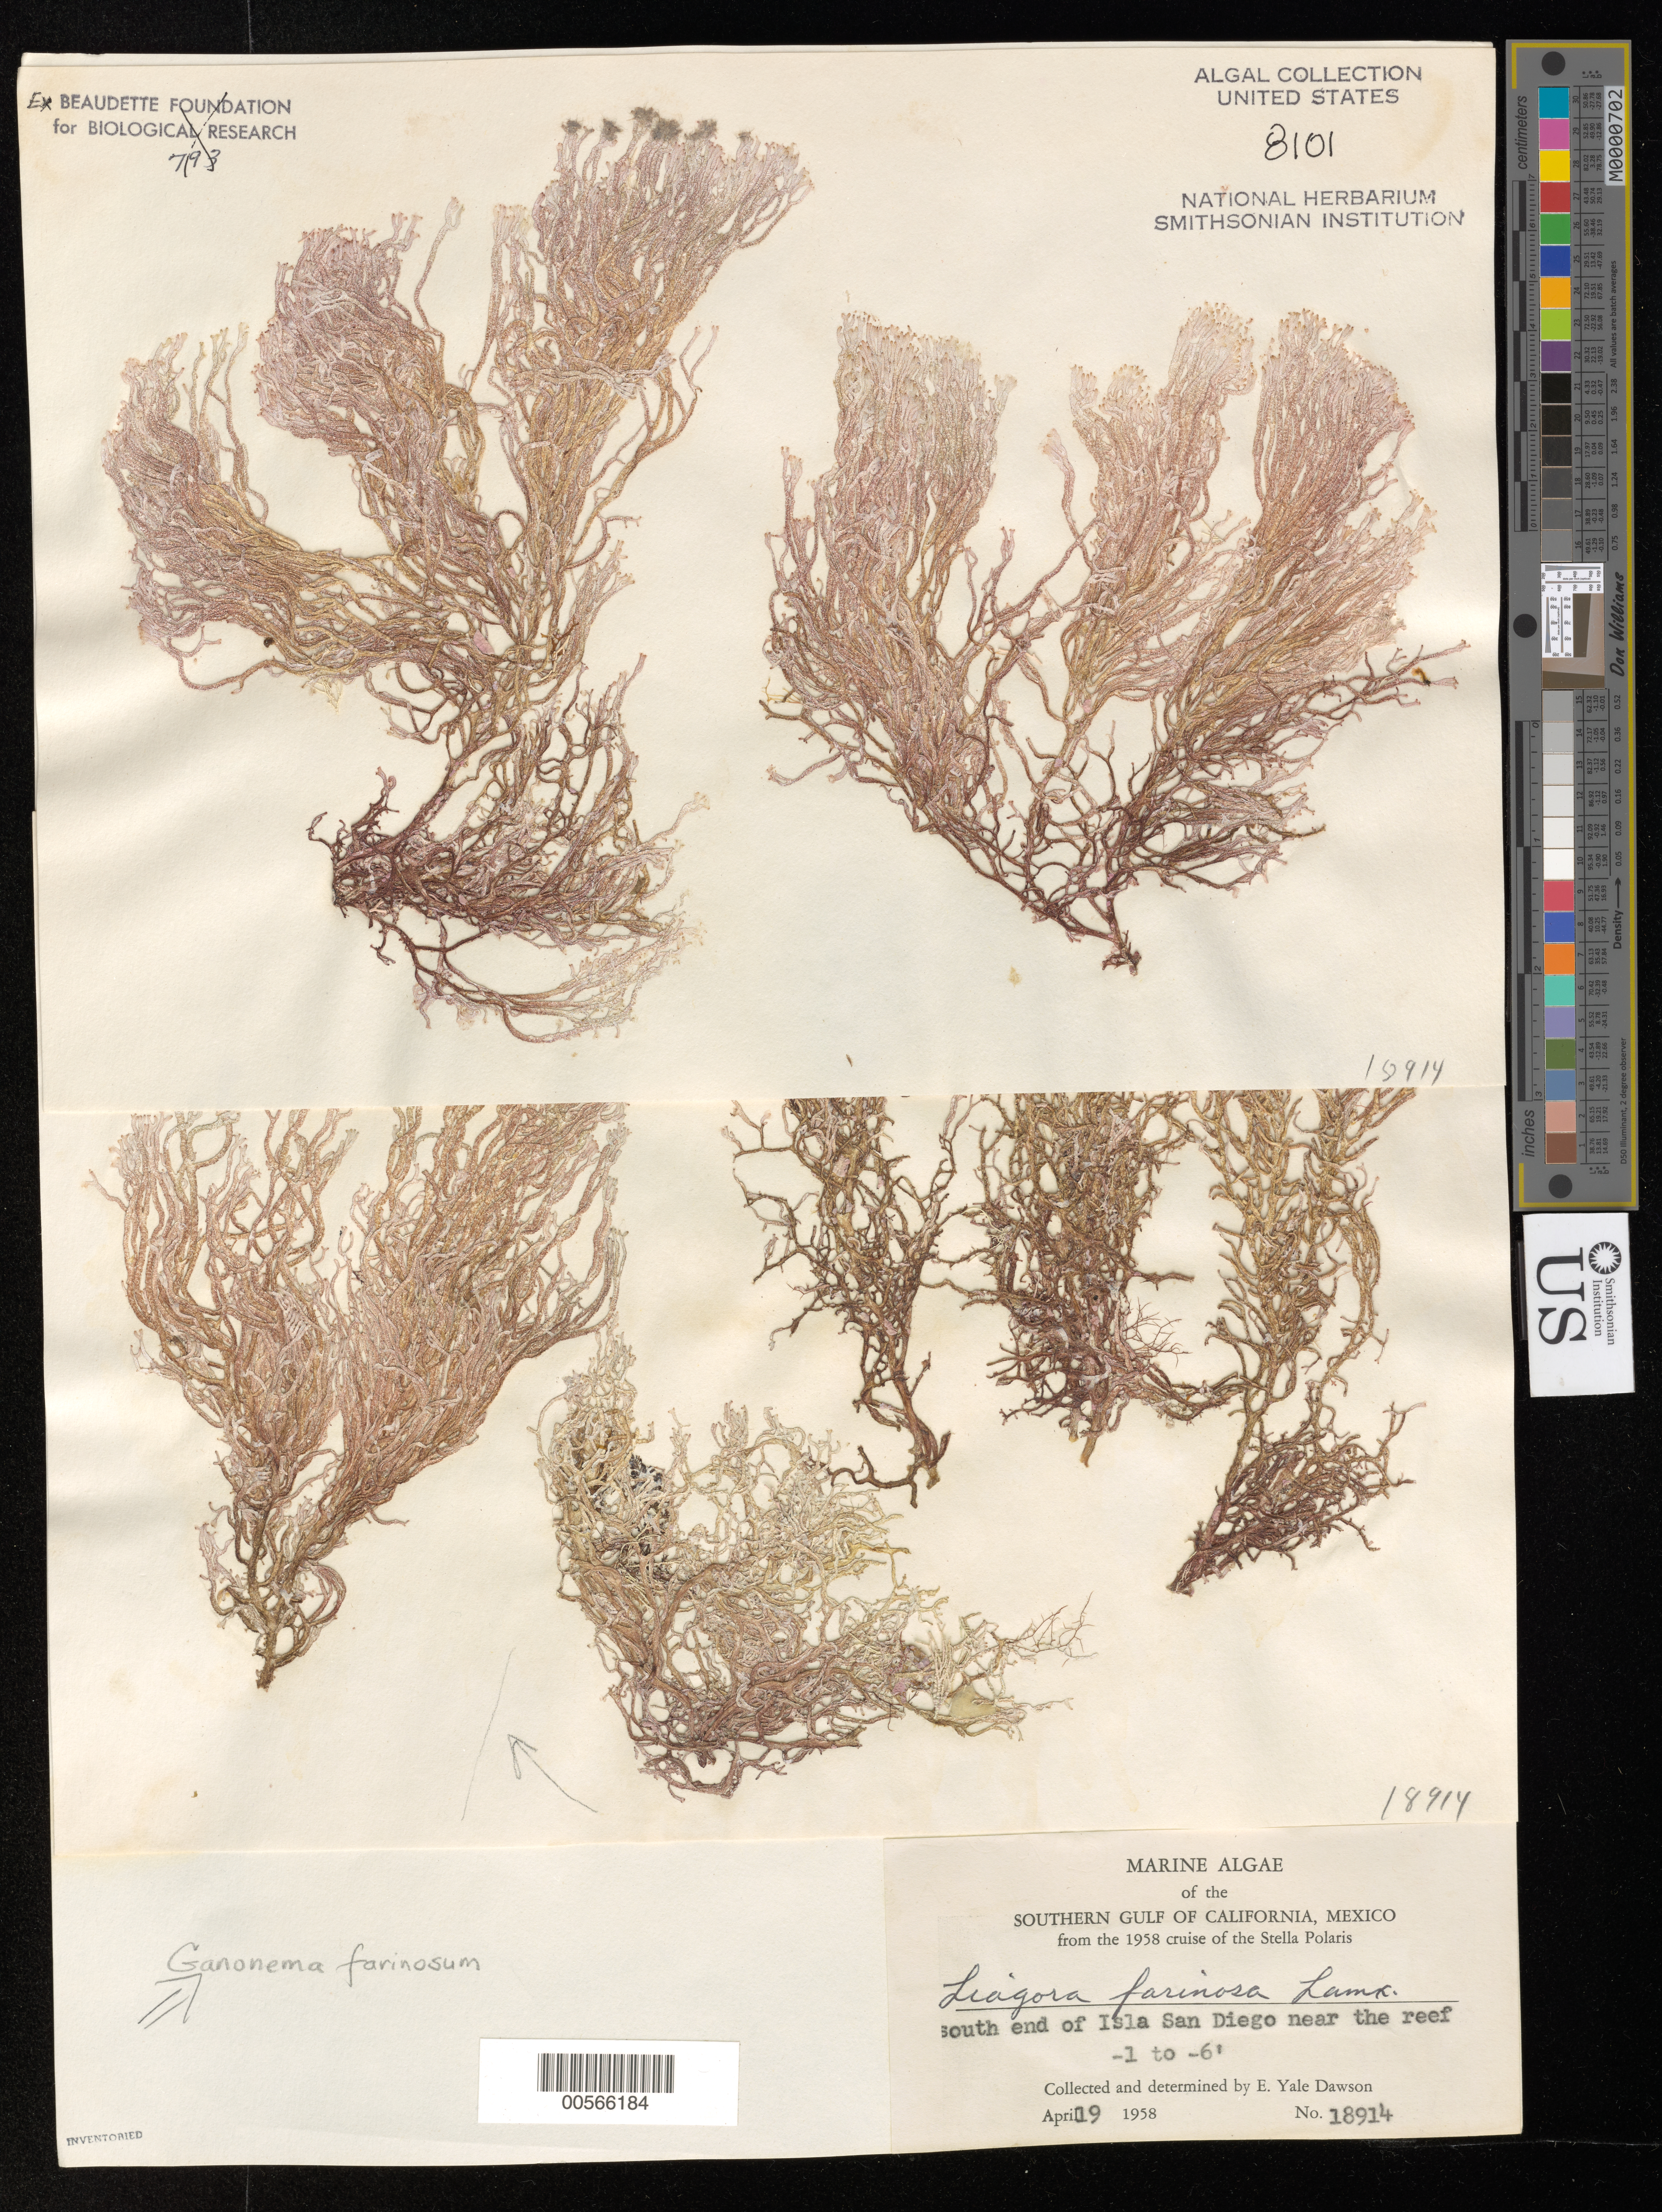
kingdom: Plantae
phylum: Rhodophyta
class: Florideophyceae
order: Nemaliales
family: Liagoraceae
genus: Ganonema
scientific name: Ganonema farinosum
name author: (J.V.Lamouroux) K.C. Fan & Yung C. Wang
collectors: E. Y. Dawson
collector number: EYD 18914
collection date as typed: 19 Apr 1958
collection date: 1958-04-19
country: Mexico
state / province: Baja California Sur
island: Isla San Diego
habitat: near the reef.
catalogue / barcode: US 8101